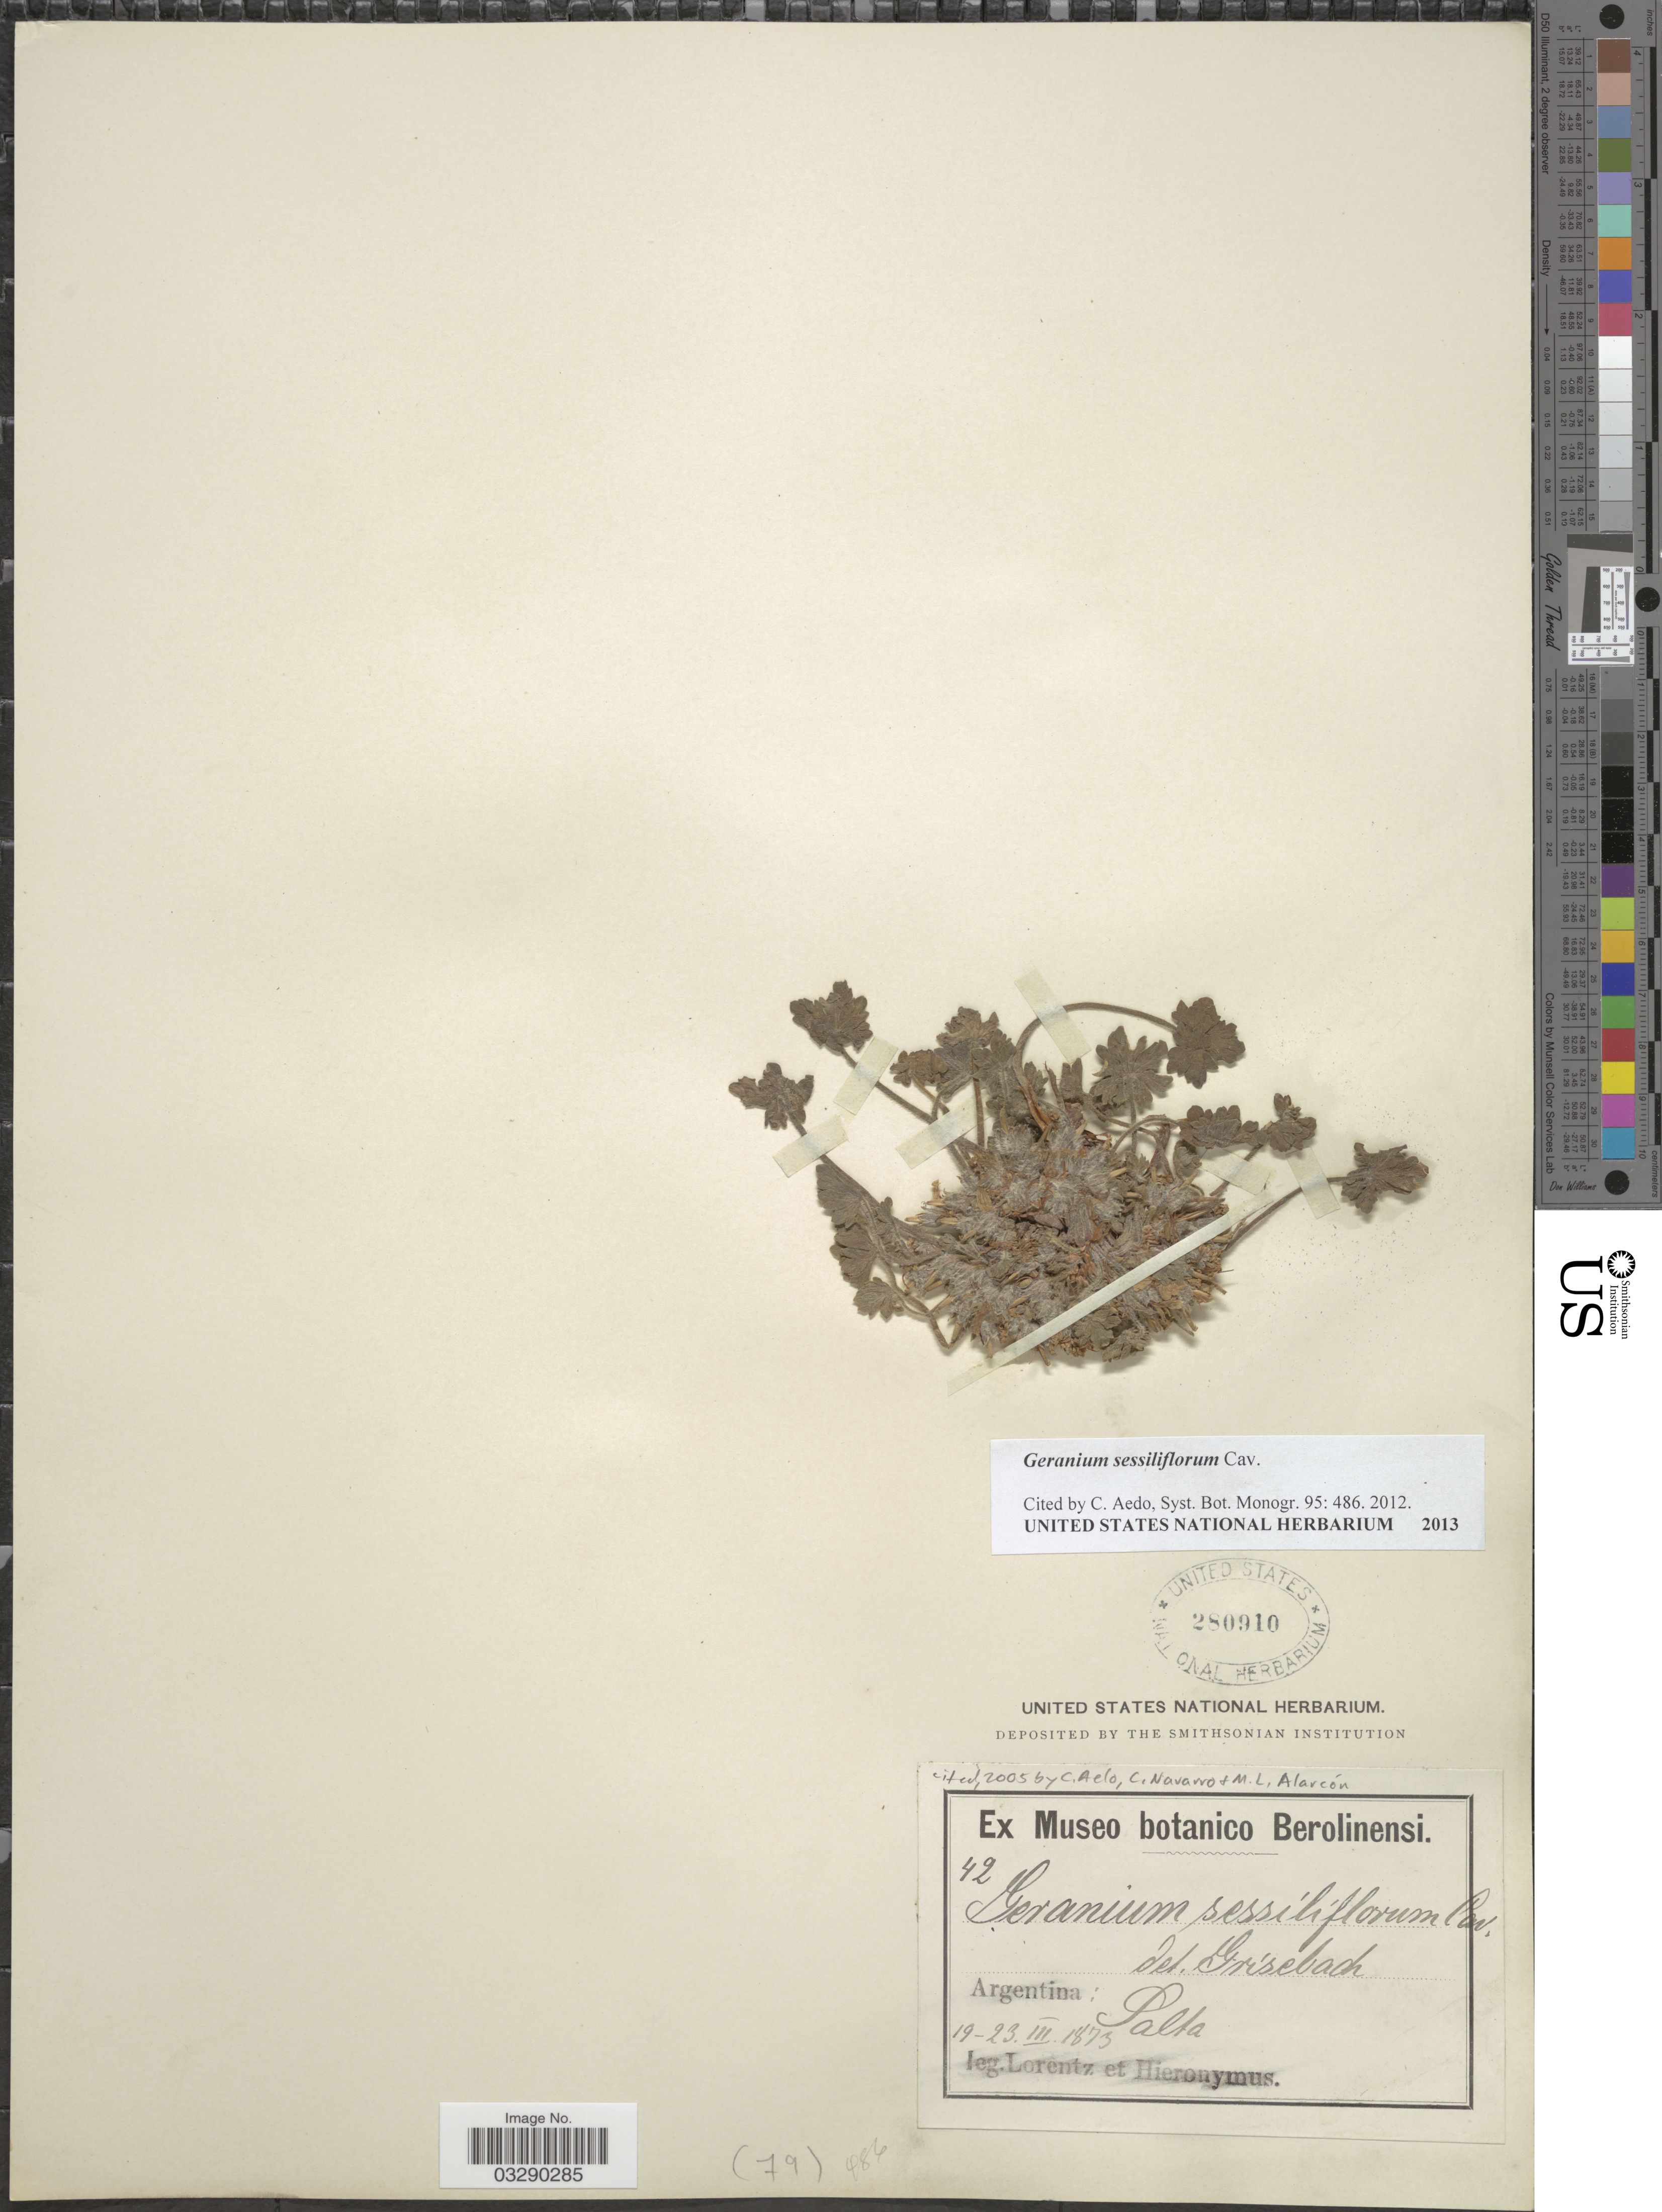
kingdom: Plantae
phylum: Tracheophyta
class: Magnoliopsida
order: Geraniales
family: Geraniaceae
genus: Geranium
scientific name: Geranium sessiliflorum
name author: Cav.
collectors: -. Lorentz & -. Hieronymus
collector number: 42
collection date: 1873-03-19/1873-03-23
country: Argentina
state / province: Salta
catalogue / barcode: US 280910